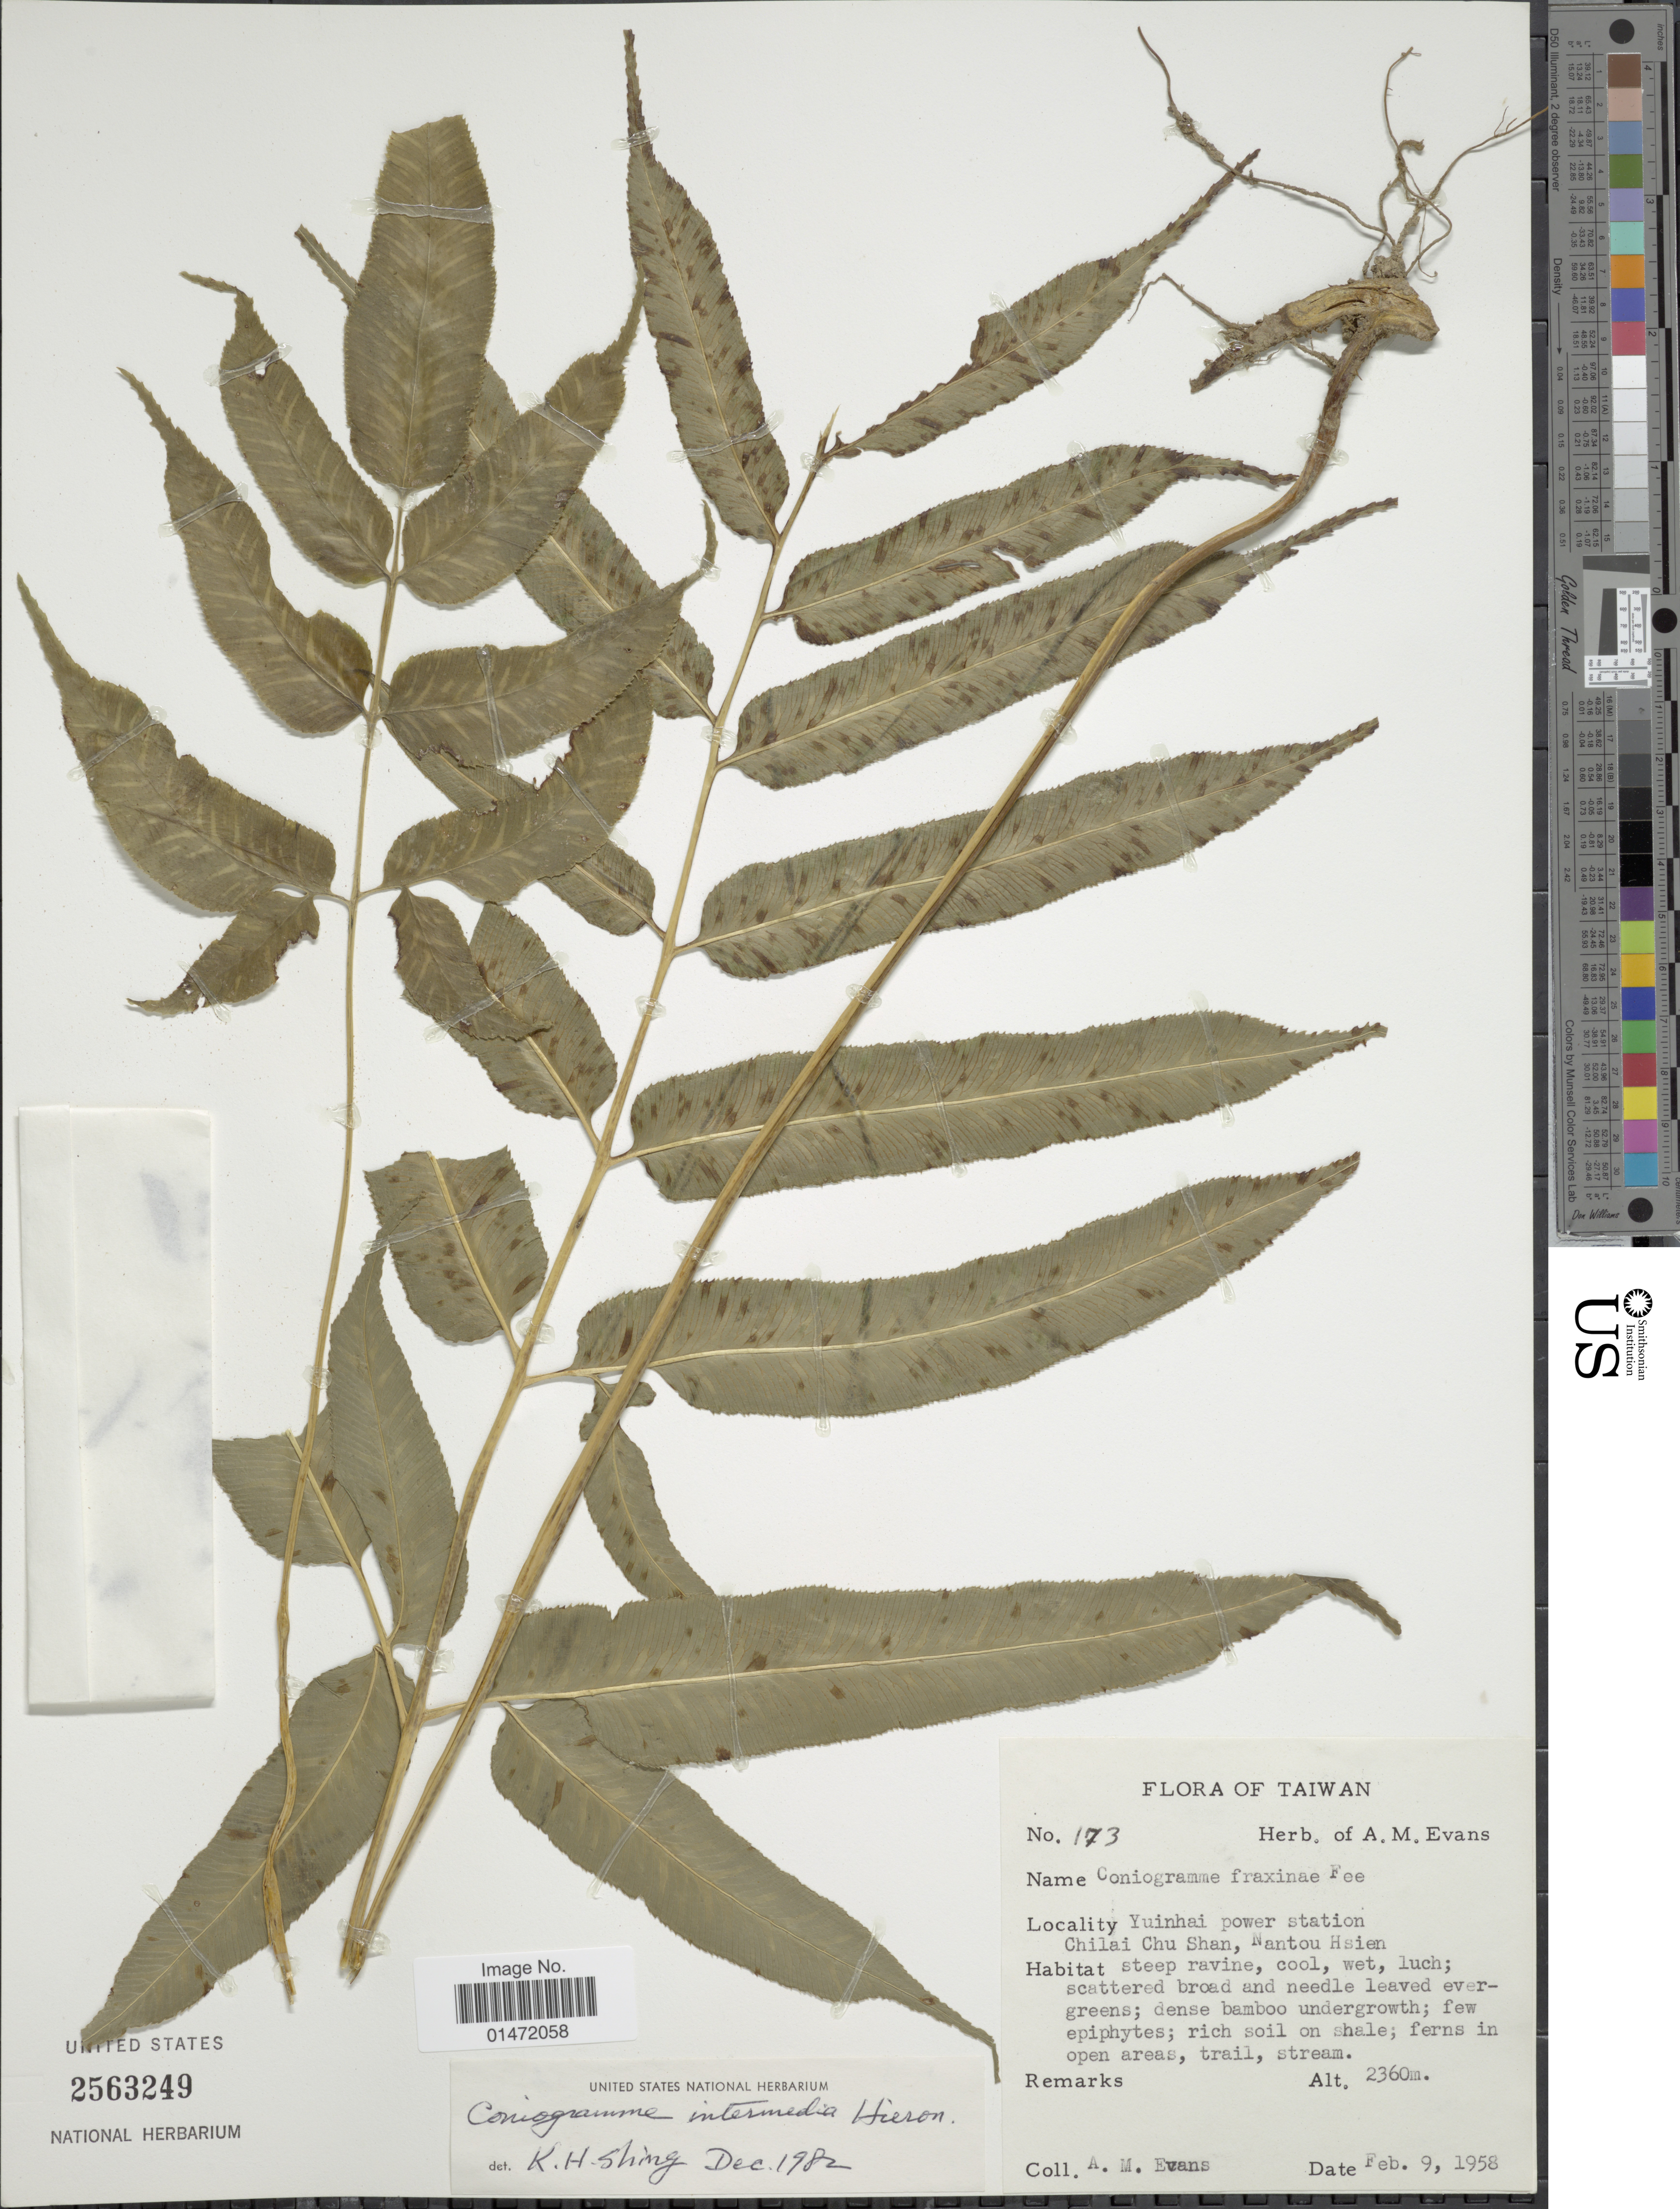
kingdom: Plantae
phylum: Tracheophyta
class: Polypodiopsida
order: Polypodiales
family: Pteridaceae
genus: Coniogramme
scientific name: Coniogramme intermedia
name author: Hieron.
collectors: A. M. Evans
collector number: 173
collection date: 1958-02-09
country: Taiwan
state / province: Nantou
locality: Yuinhai power station Chilai Chu Shan, Nantou Hsien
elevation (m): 2360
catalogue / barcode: US 2563249